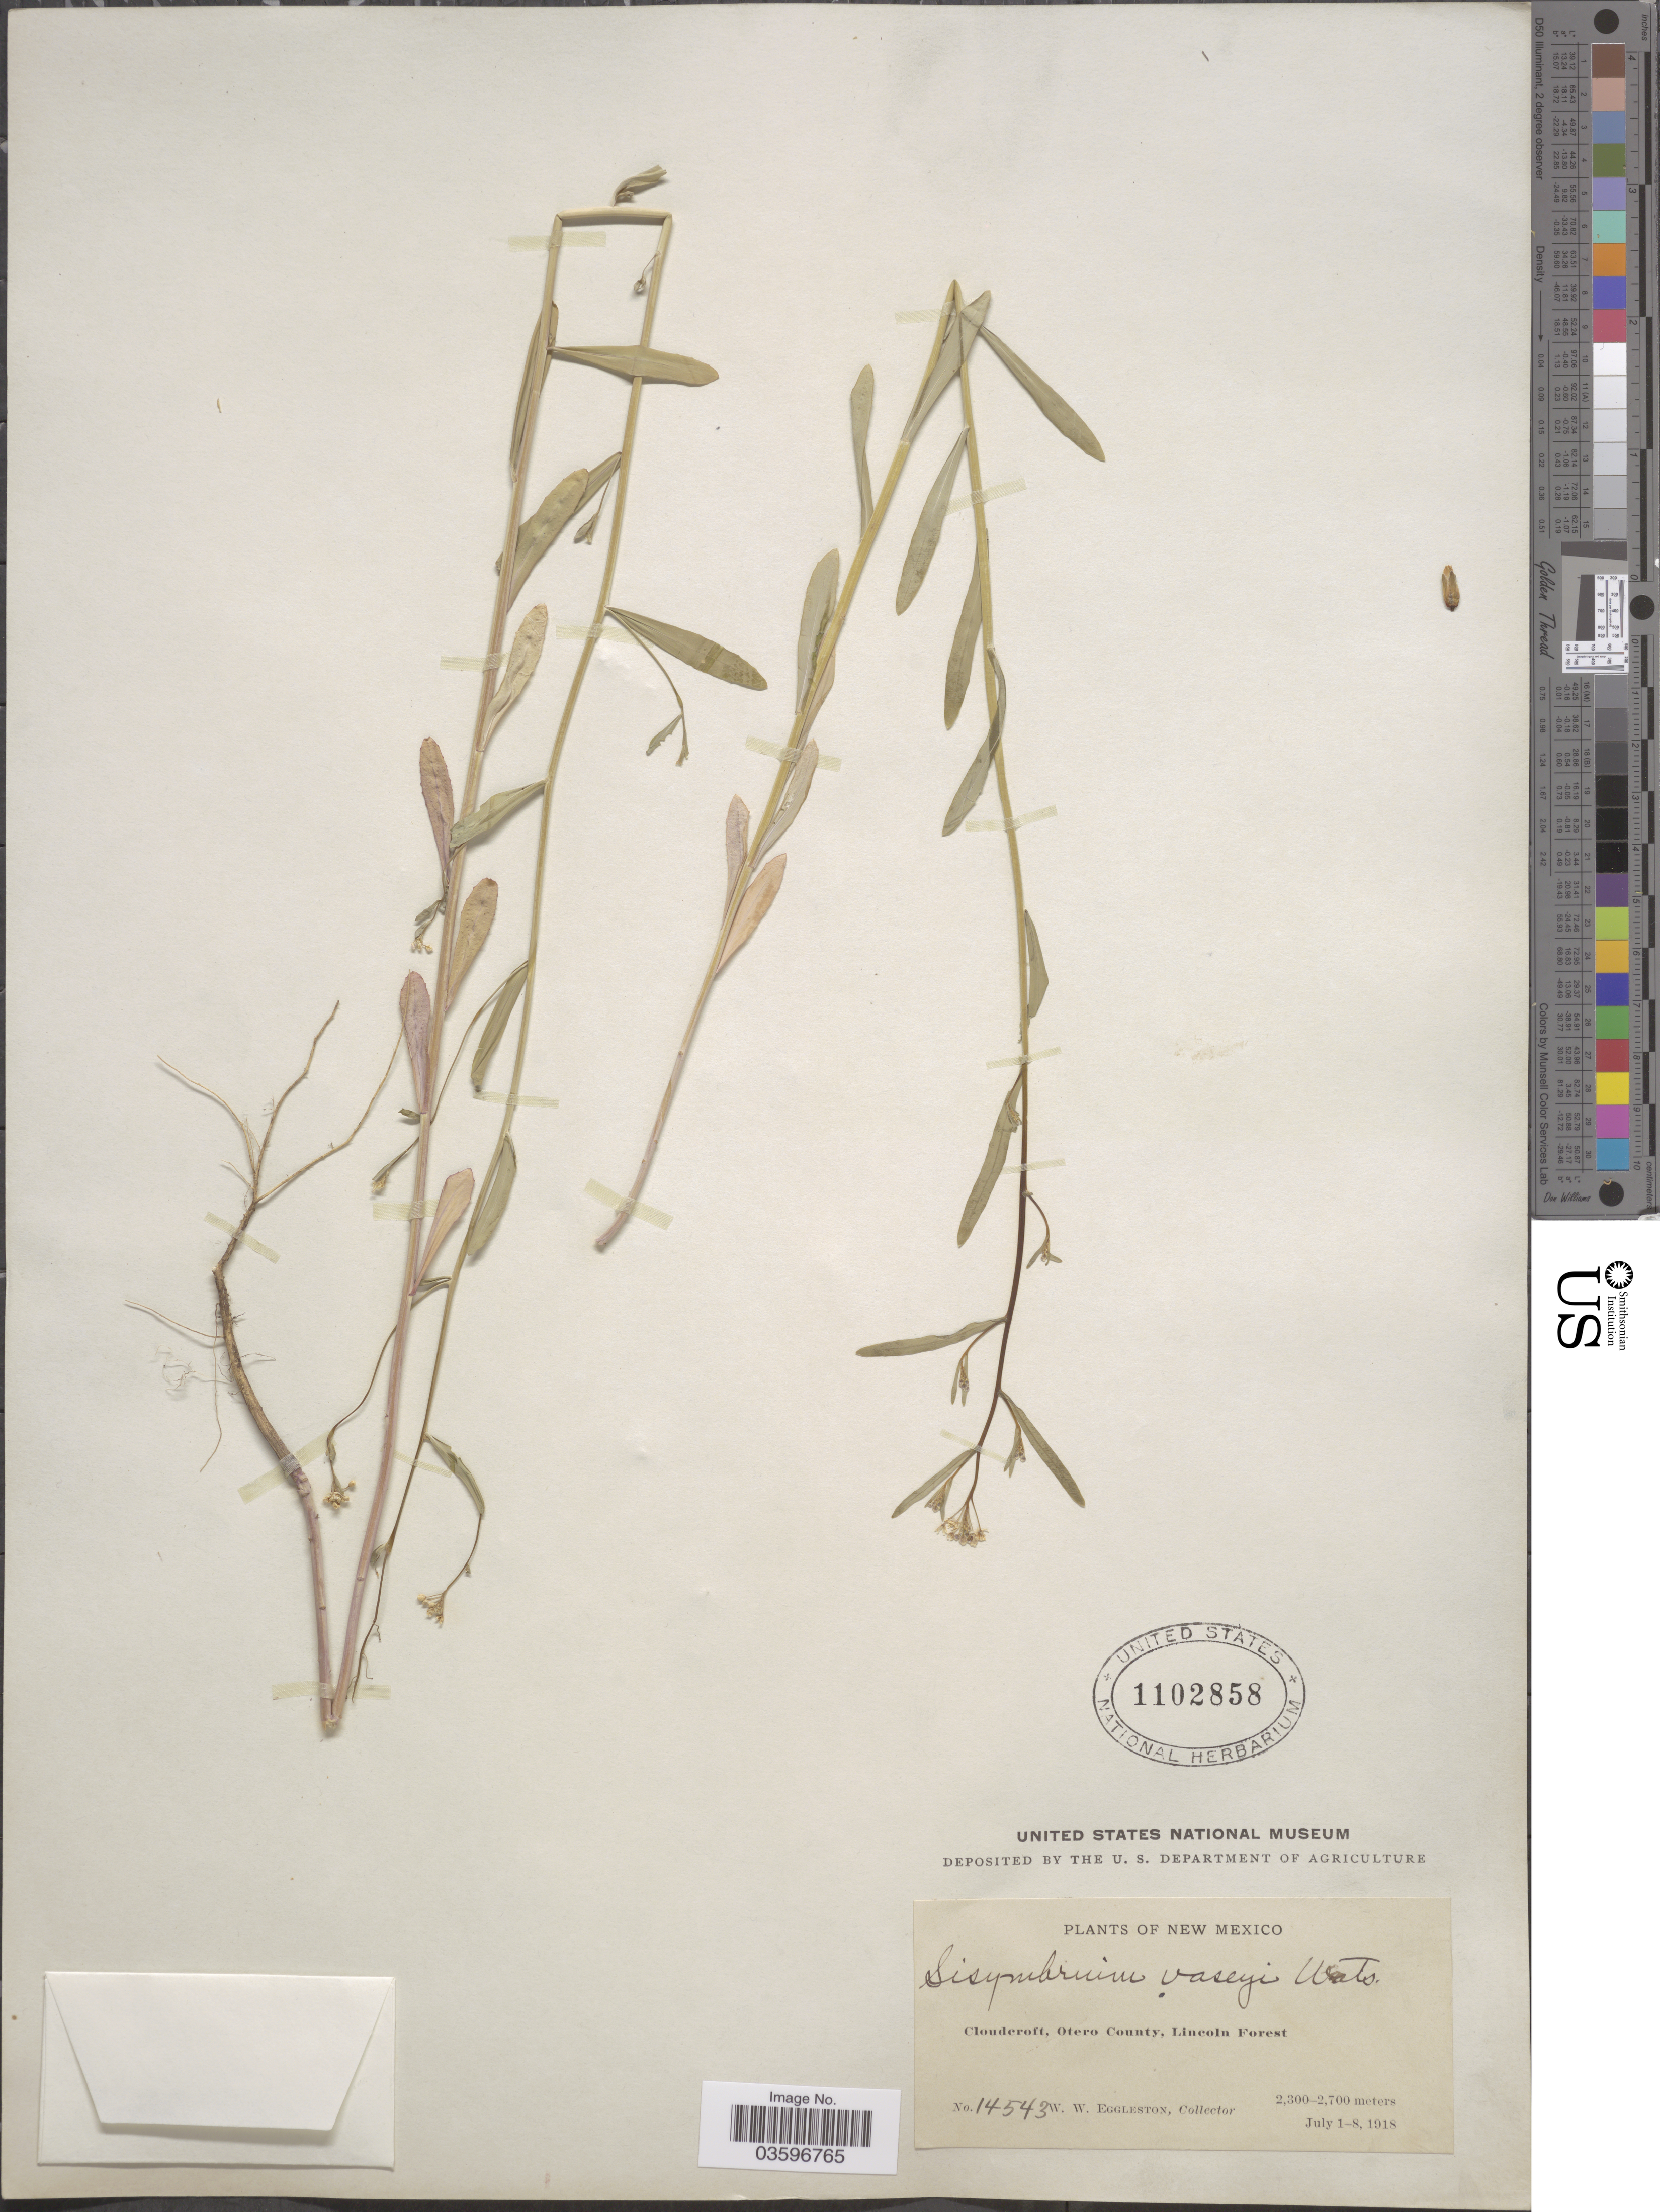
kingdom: Plantae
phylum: Tracheophyta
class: Magnoliopsida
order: Brassicales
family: Brassicaceae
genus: Thelypodiopsis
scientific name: Thelypodiopsis vaseyi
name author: (S. Watson ex B.L. Rob.) Rollins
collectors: W. W. Eggleston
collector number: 14543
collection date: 1918-07-01/1918-07-08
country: United States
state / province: New Mexico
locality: Cloudcroft, Otero County, Lincoln Forest.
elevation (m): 2300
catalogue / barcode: US 1102858